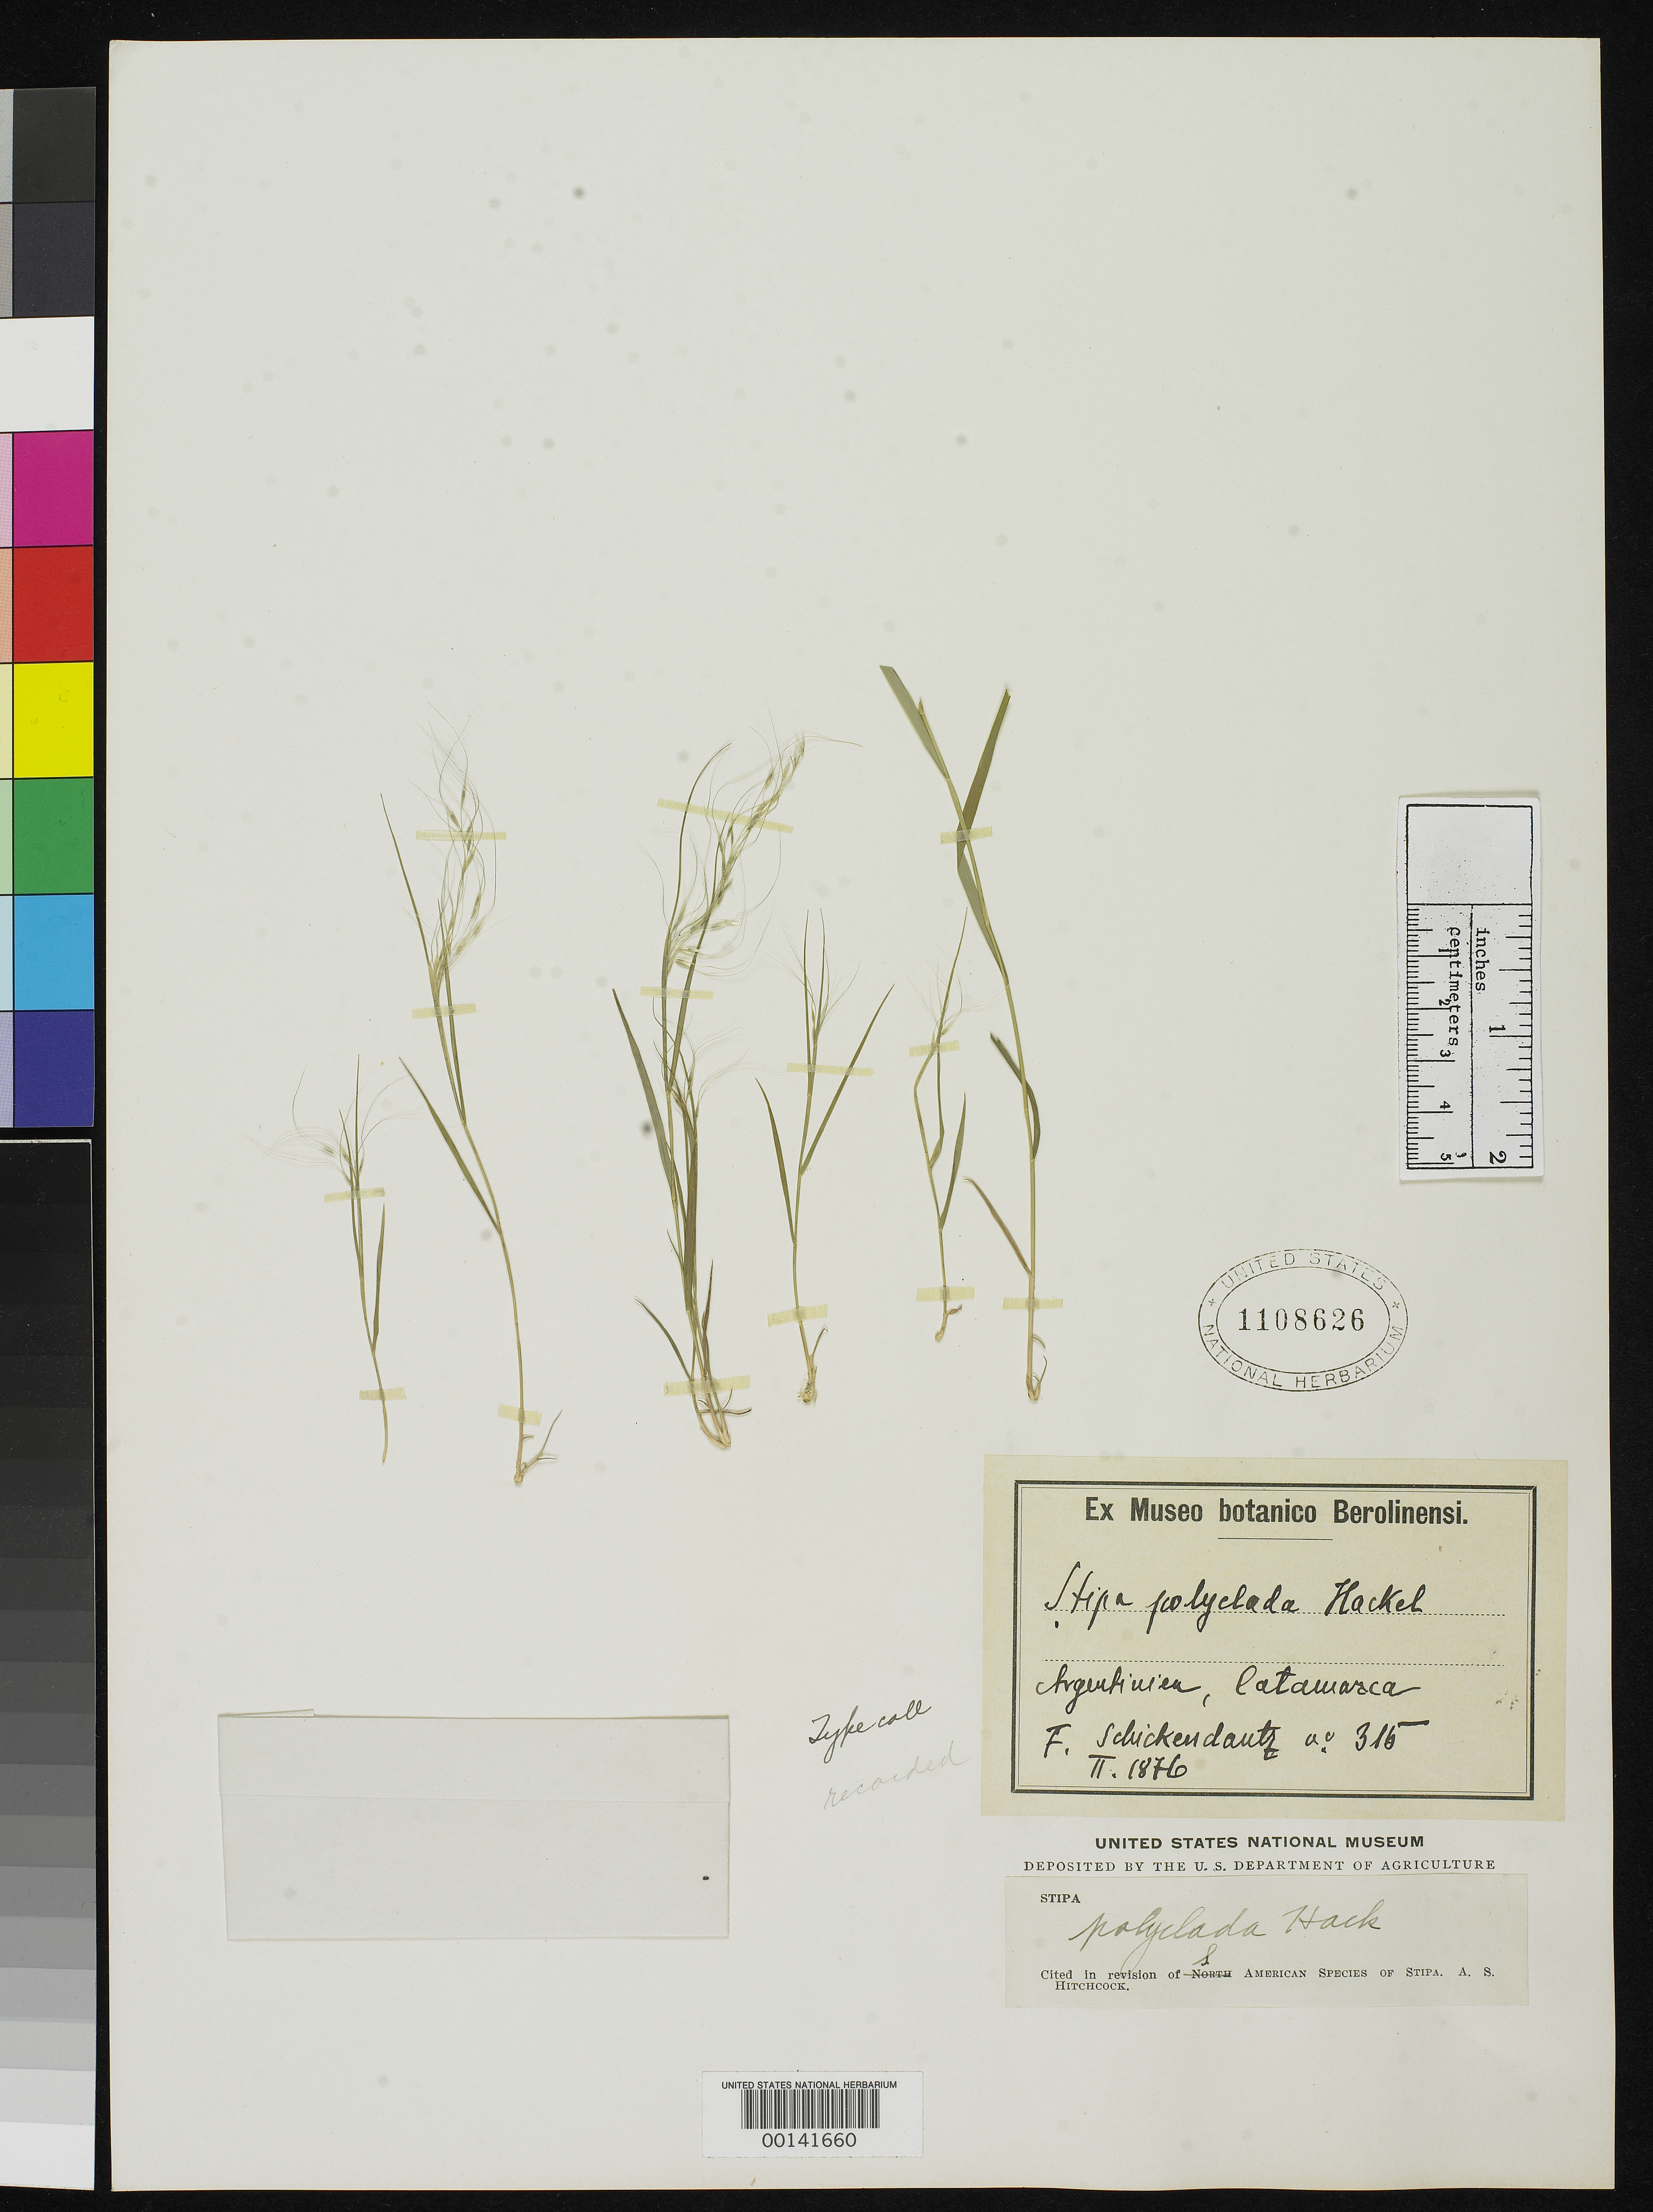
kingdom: Plantae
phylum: Tracheophyta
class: Liliopsida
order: Poales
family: Poaceae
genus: Stipa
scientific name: Stipa polyclada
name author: Hack. in Stuck.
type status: Isosyntype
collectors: F. Schickendantz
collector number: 315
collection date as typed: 1876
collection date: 1876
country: Argentina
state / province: Catamarca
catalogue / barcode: US 1108626